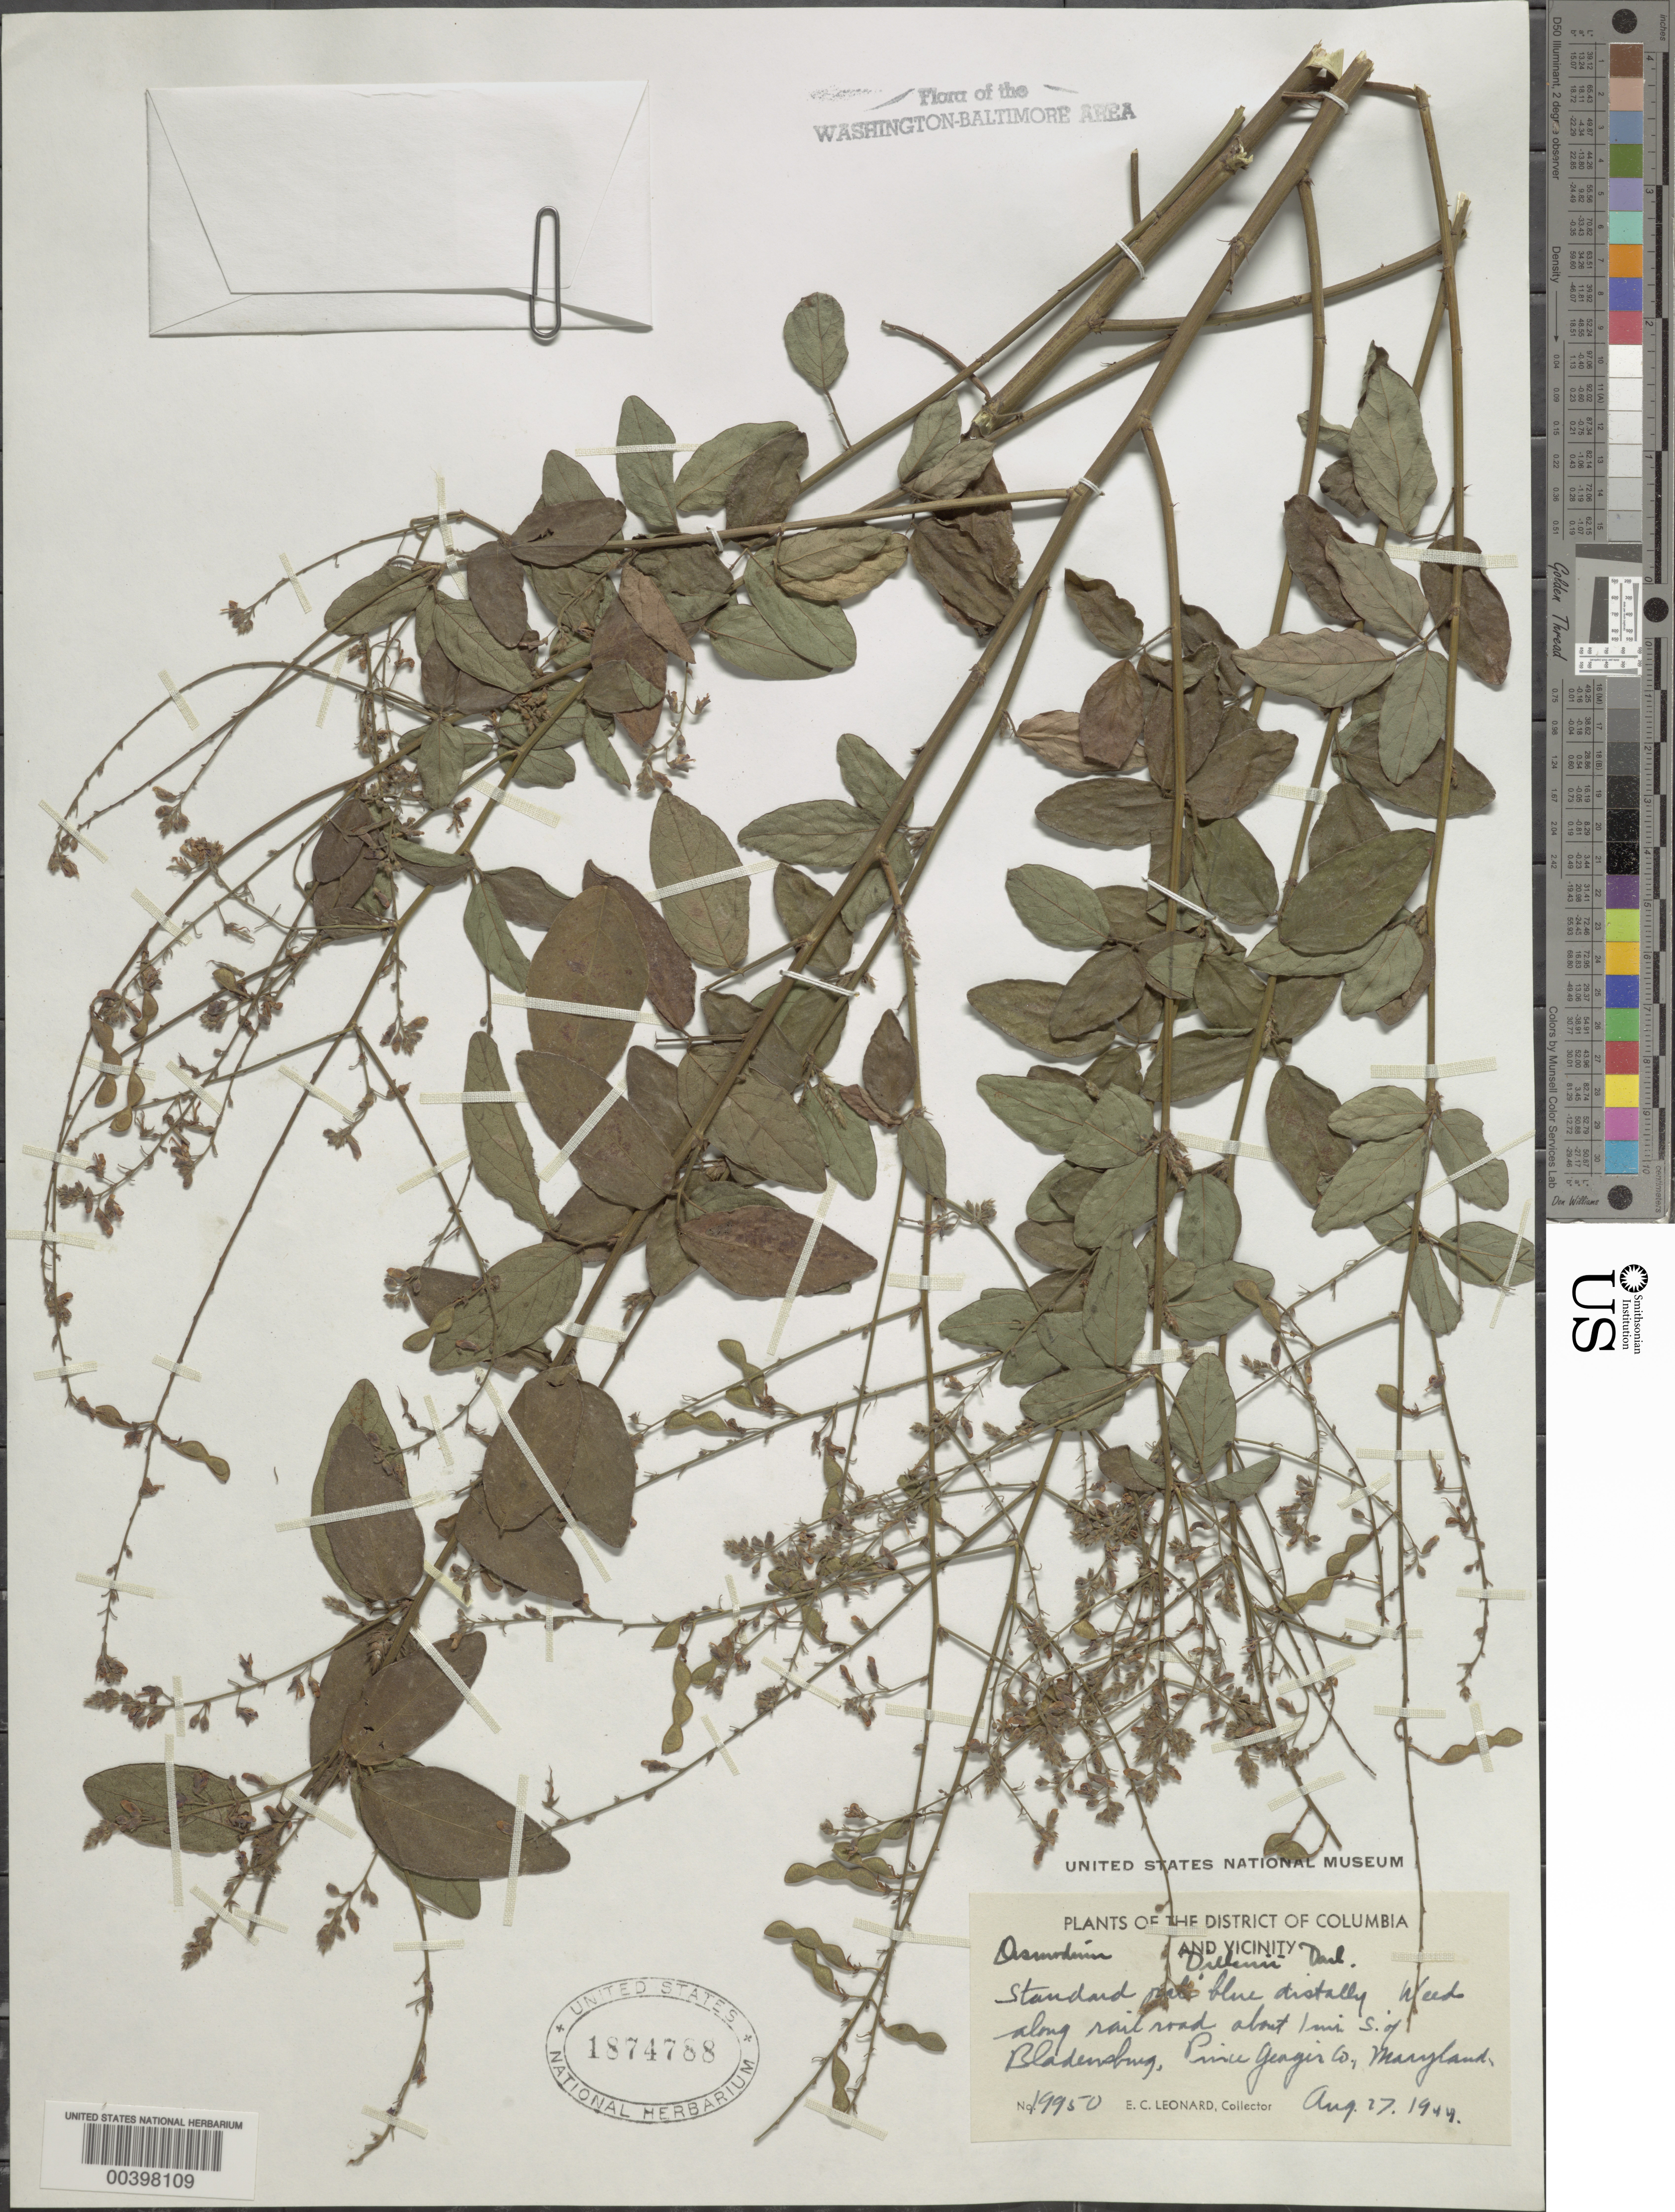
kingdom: Plantae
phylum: Tracheophyta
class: Magnoliopsida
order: Fabales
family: Fabaceae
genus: Desmodium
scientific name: Desmodium glabellum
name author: (Michx.) DC.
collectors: E. C. Leonard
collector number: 19950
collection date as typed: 17 Aug 1949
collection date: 1949-08-17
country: United States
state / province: Maryland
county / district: Prince George's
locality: South of Bladensburg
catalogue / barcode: US 1874788